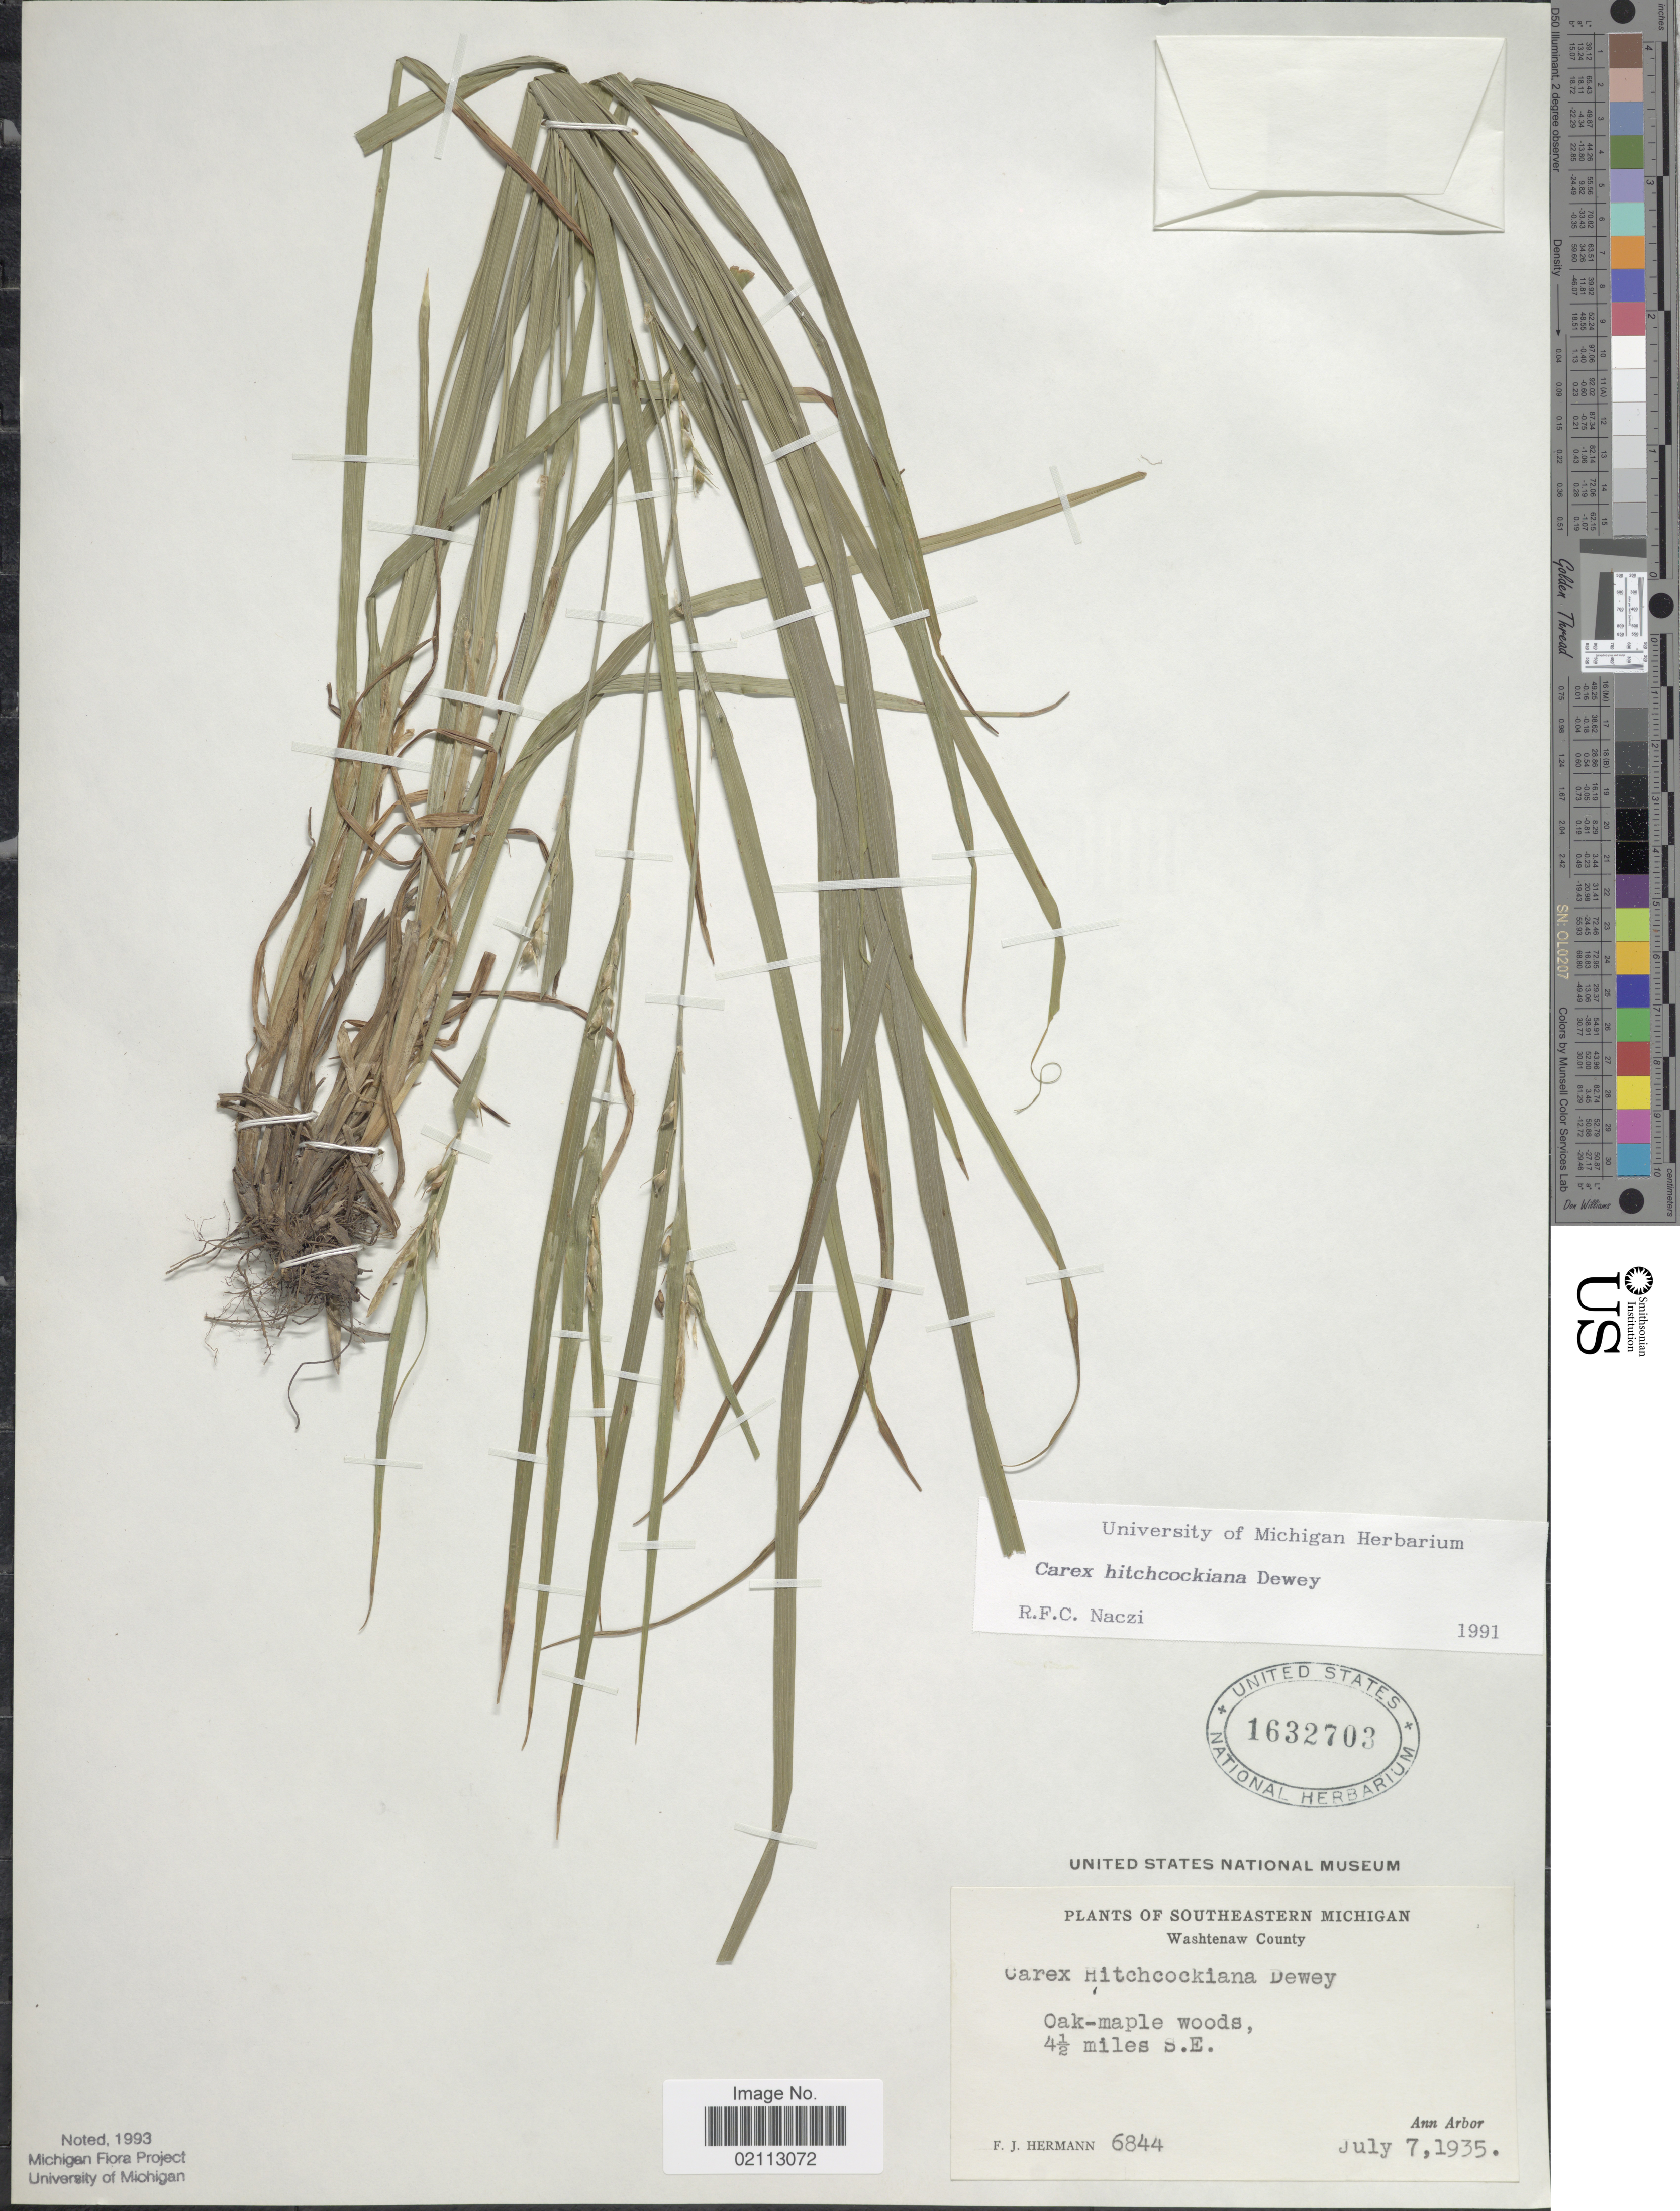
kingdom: Plantae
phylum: Tracheophyta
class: Liliopsida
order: Poales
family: Cyperaceae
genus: Carex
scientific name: Carex hitchcockiana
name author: Dewey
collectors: F. J. Hermann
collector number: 6844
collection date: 1935-07-07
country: United States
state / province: Michigan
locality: Southeastern Michigan, Washtenaw County, Oak- maple woods, 4½ miles S. E., Ann Arbor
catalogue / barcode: US 1632703